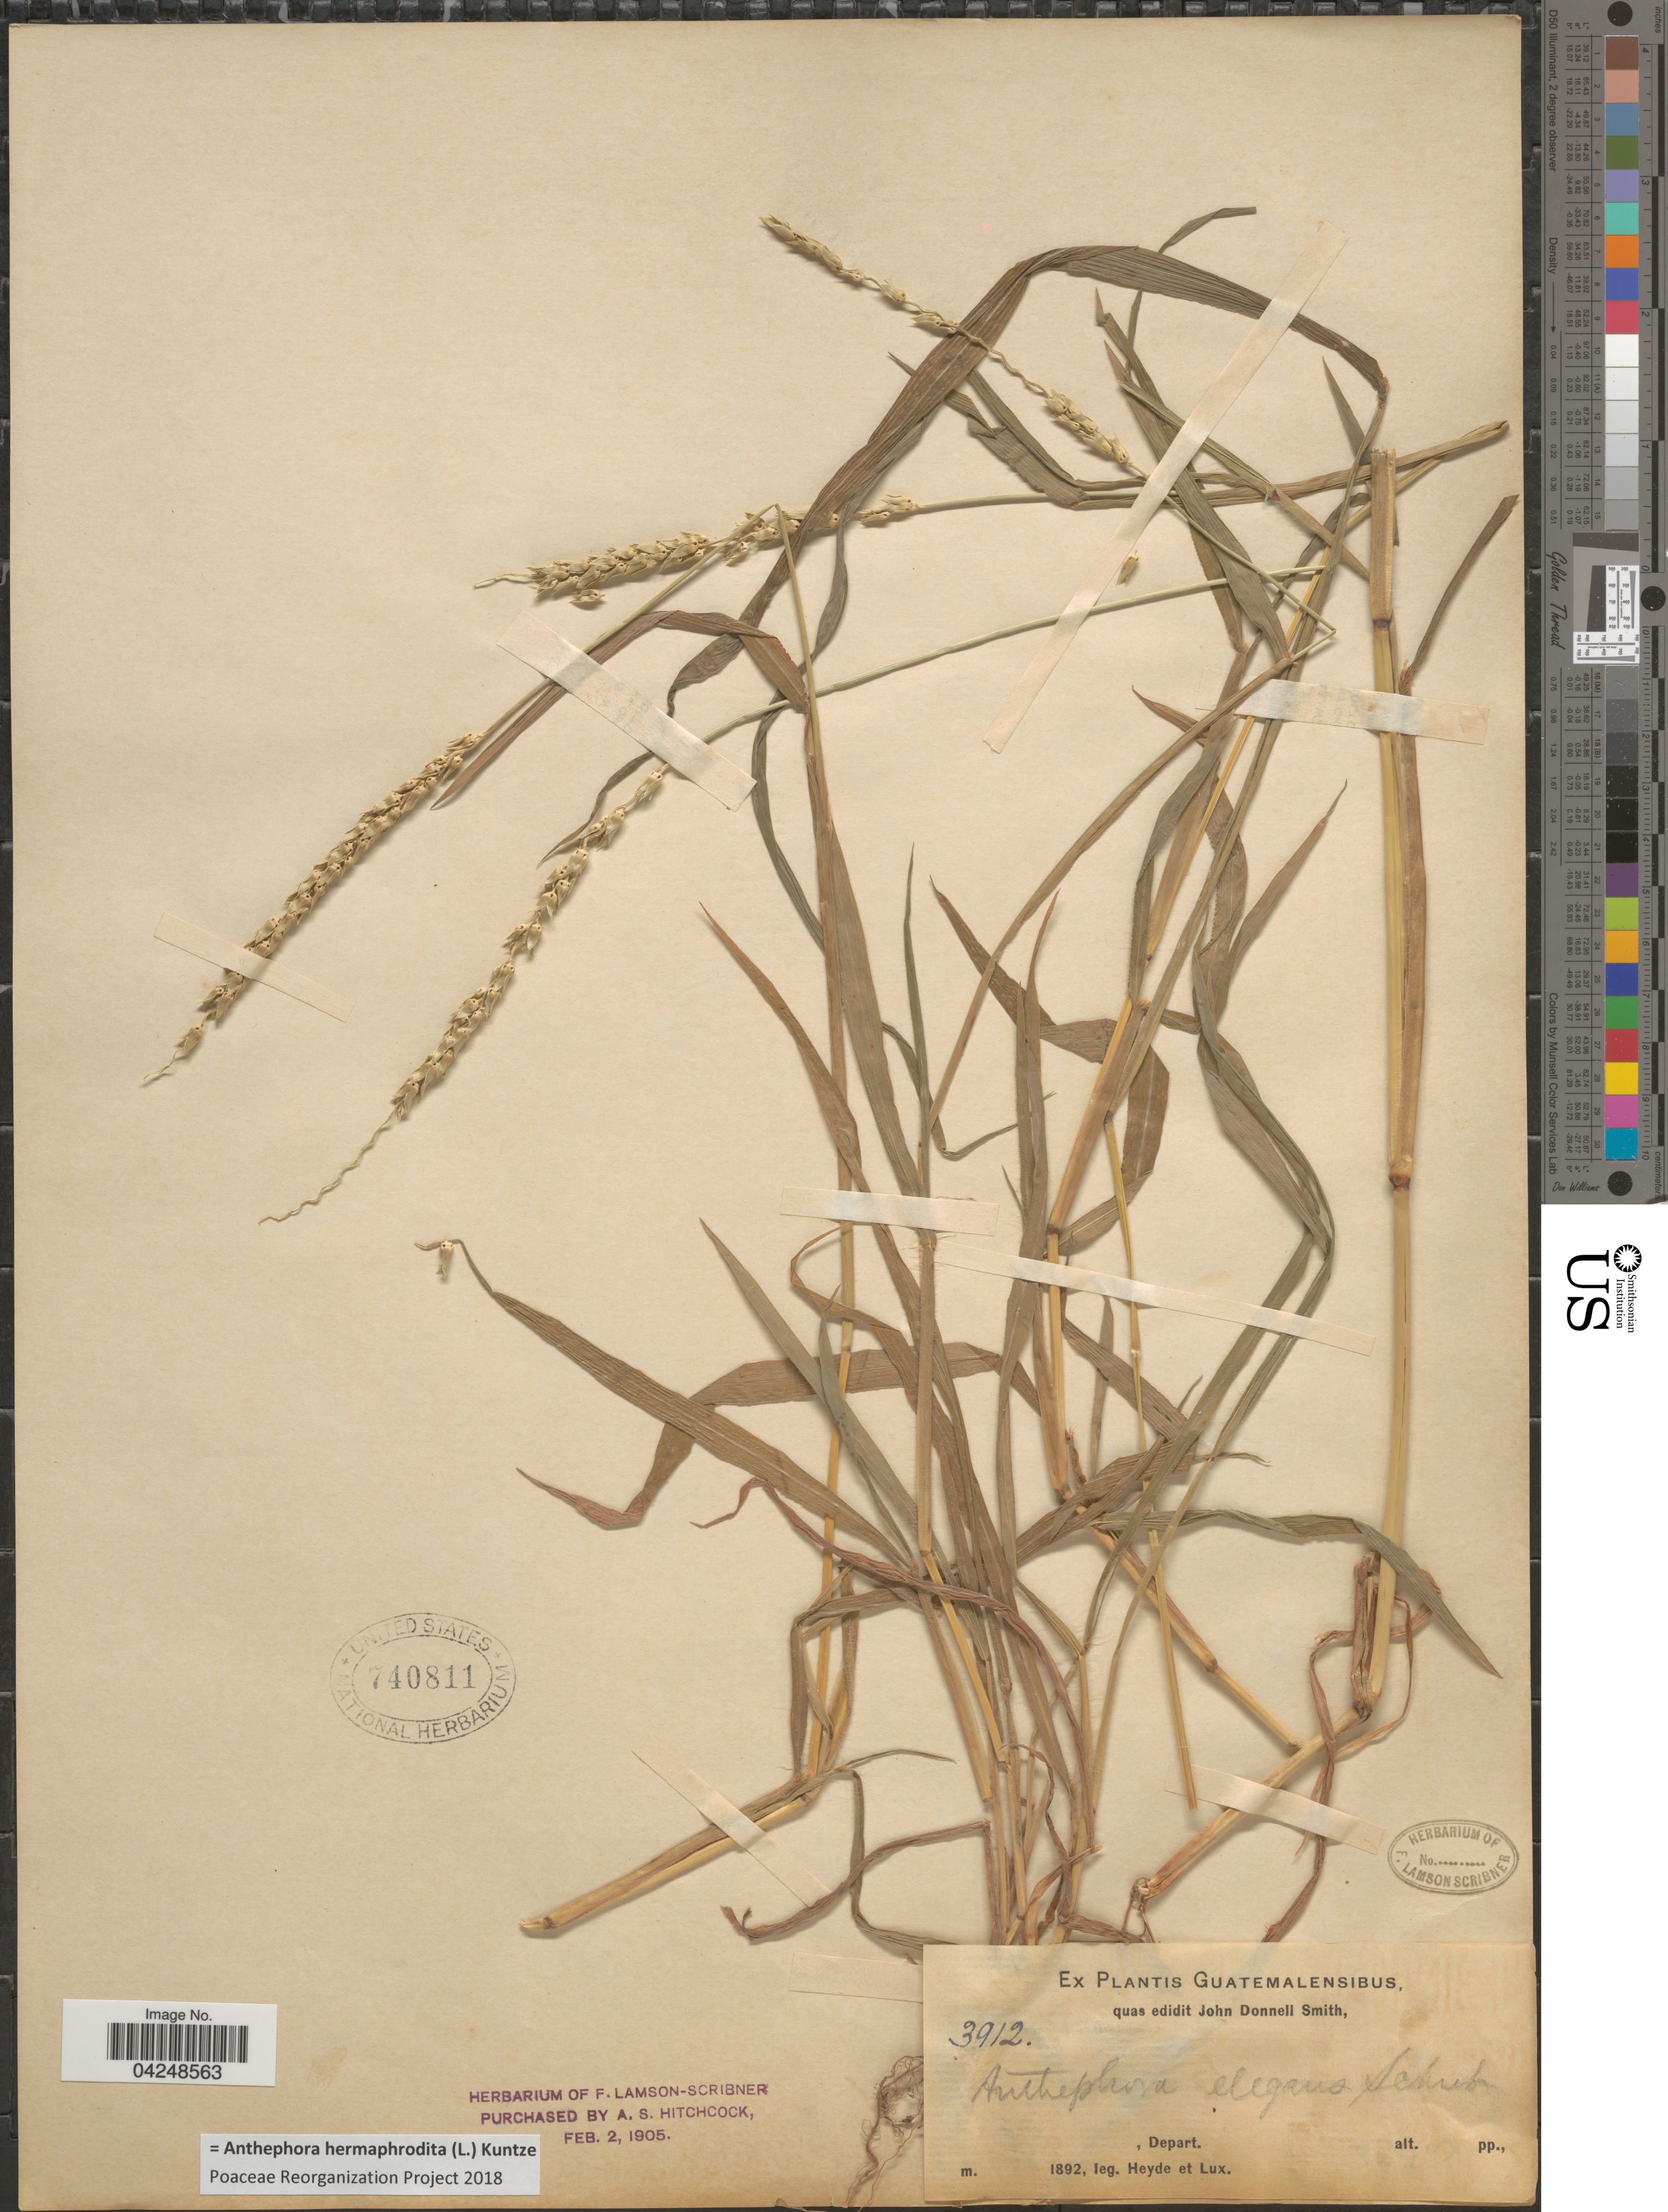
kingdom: Plantae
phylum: Tracheophyta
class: Liliopsida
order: Poales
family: Poaceae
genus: Anthephora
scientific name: Anthephora hermaphrodita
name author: (L.) Kuntze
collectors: Heyde & Lux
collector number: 3912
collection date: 1892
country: Guatemala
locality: Guatemalensibus.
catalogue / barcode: US 740811